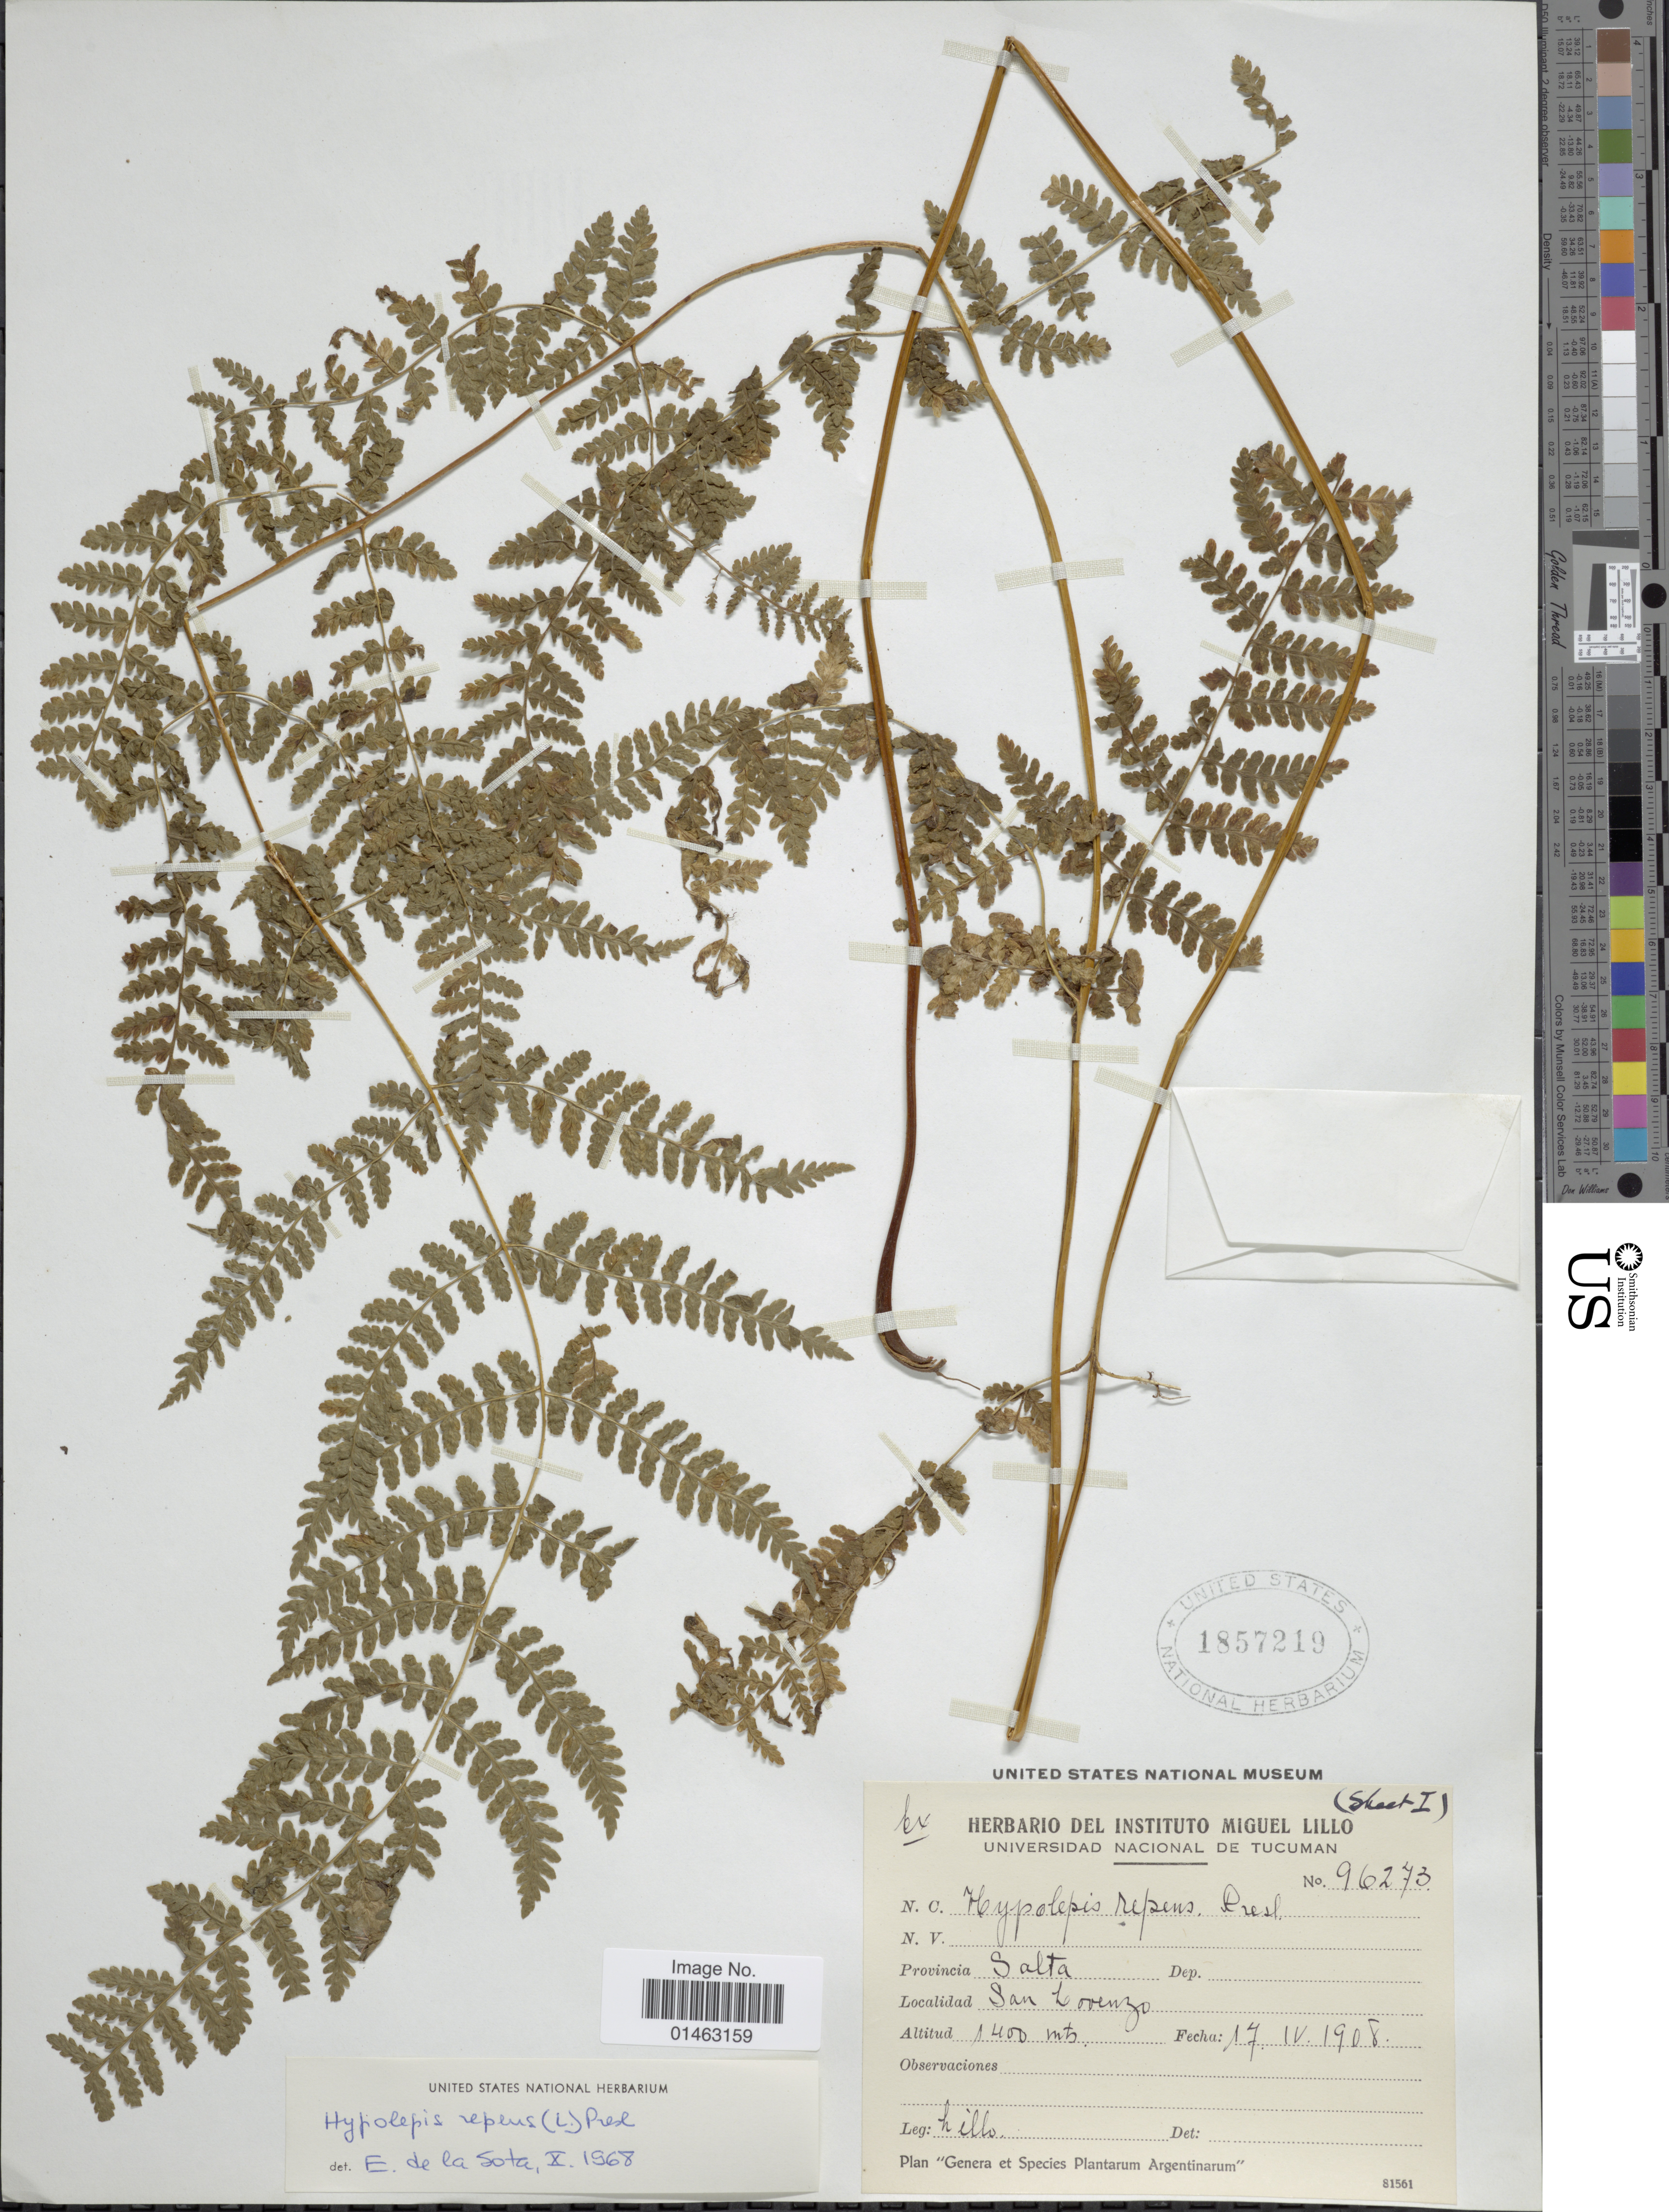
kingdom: Plantae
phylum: Tracheophyta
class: Polypodiopsida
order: Polypodiales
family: Dennstaedtiaceae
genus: Hypolepis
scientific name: Hypolepis repens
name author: (L.) C. Presl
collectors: M. Lillo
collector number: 96273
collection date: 1908-04-17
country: Argentina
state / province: Salta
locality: San Lorenzo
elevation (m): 1400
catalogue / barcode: US 1857219